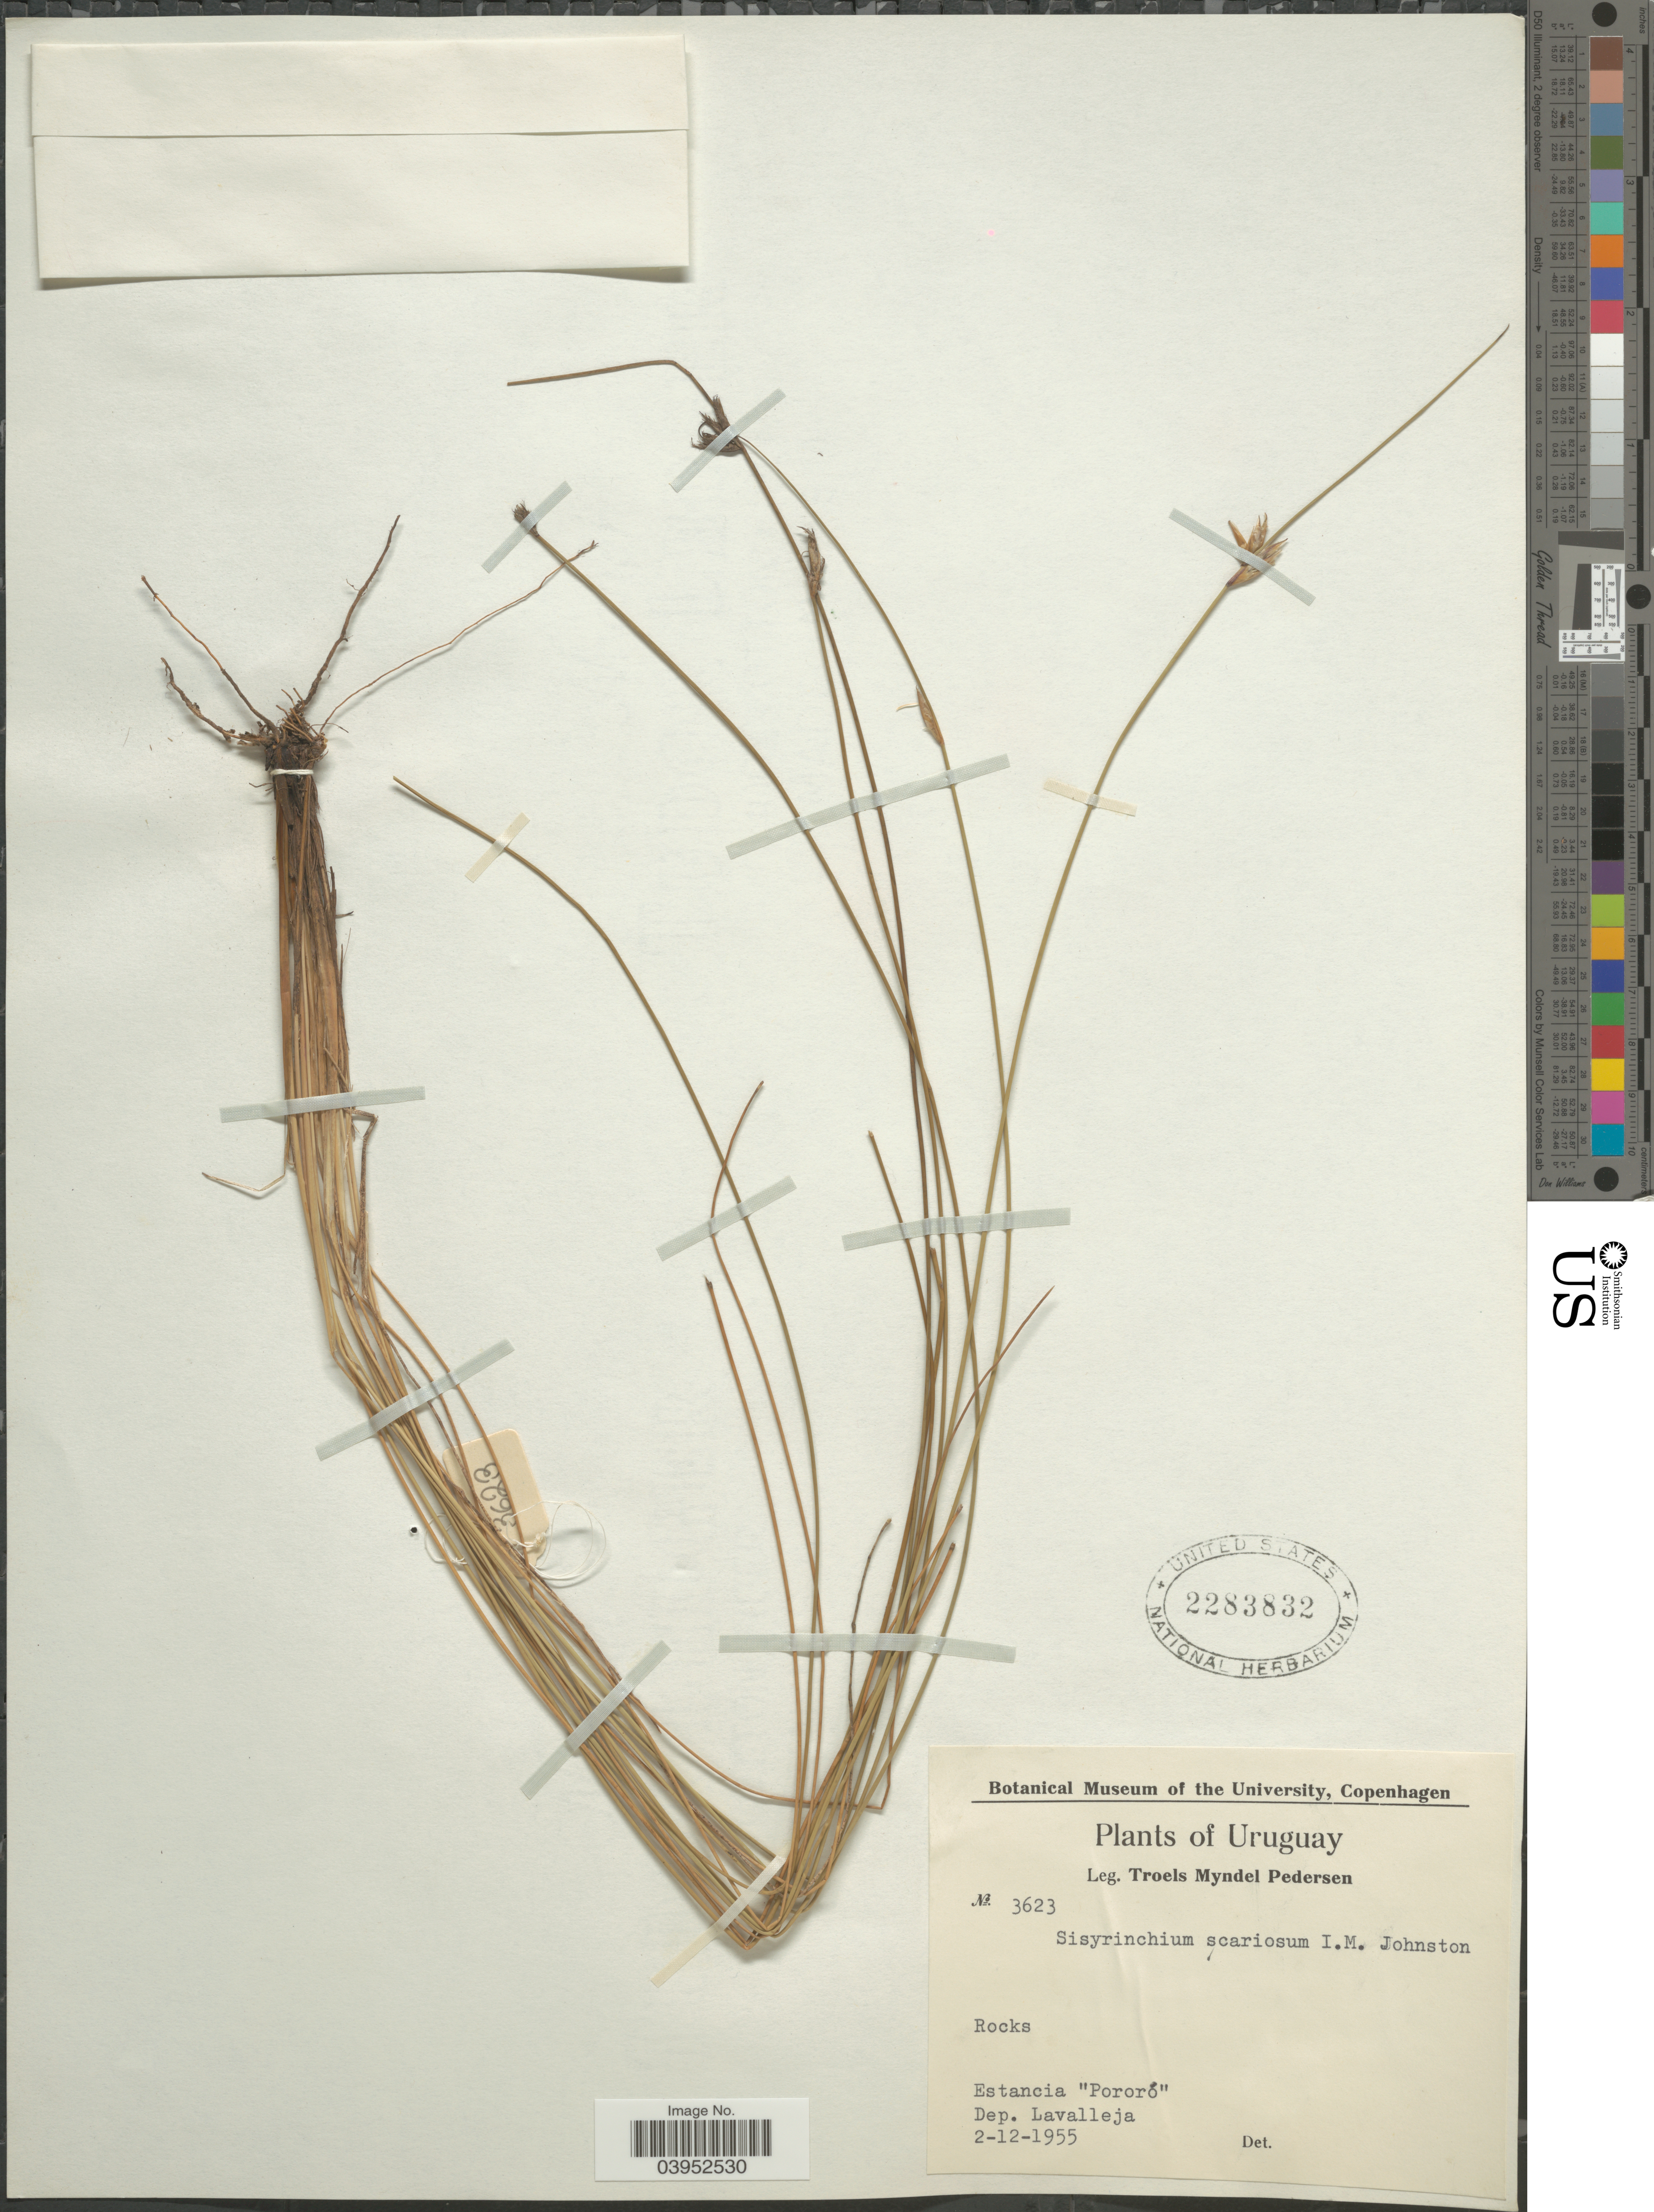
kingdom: Plantae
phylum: Tracheophyta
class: Liliopsida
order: Asparagales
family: Iridaceae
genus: Sisyrinchium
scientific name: Sisyrinchium scariosum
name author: I.M. Johnst.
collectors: T. Pederson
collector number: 3623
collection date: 1955-12-02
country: Uruguay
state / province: Lavalleja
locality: Estancia "Pororó". Dep. Lavalleja.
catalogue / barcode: US 2283832